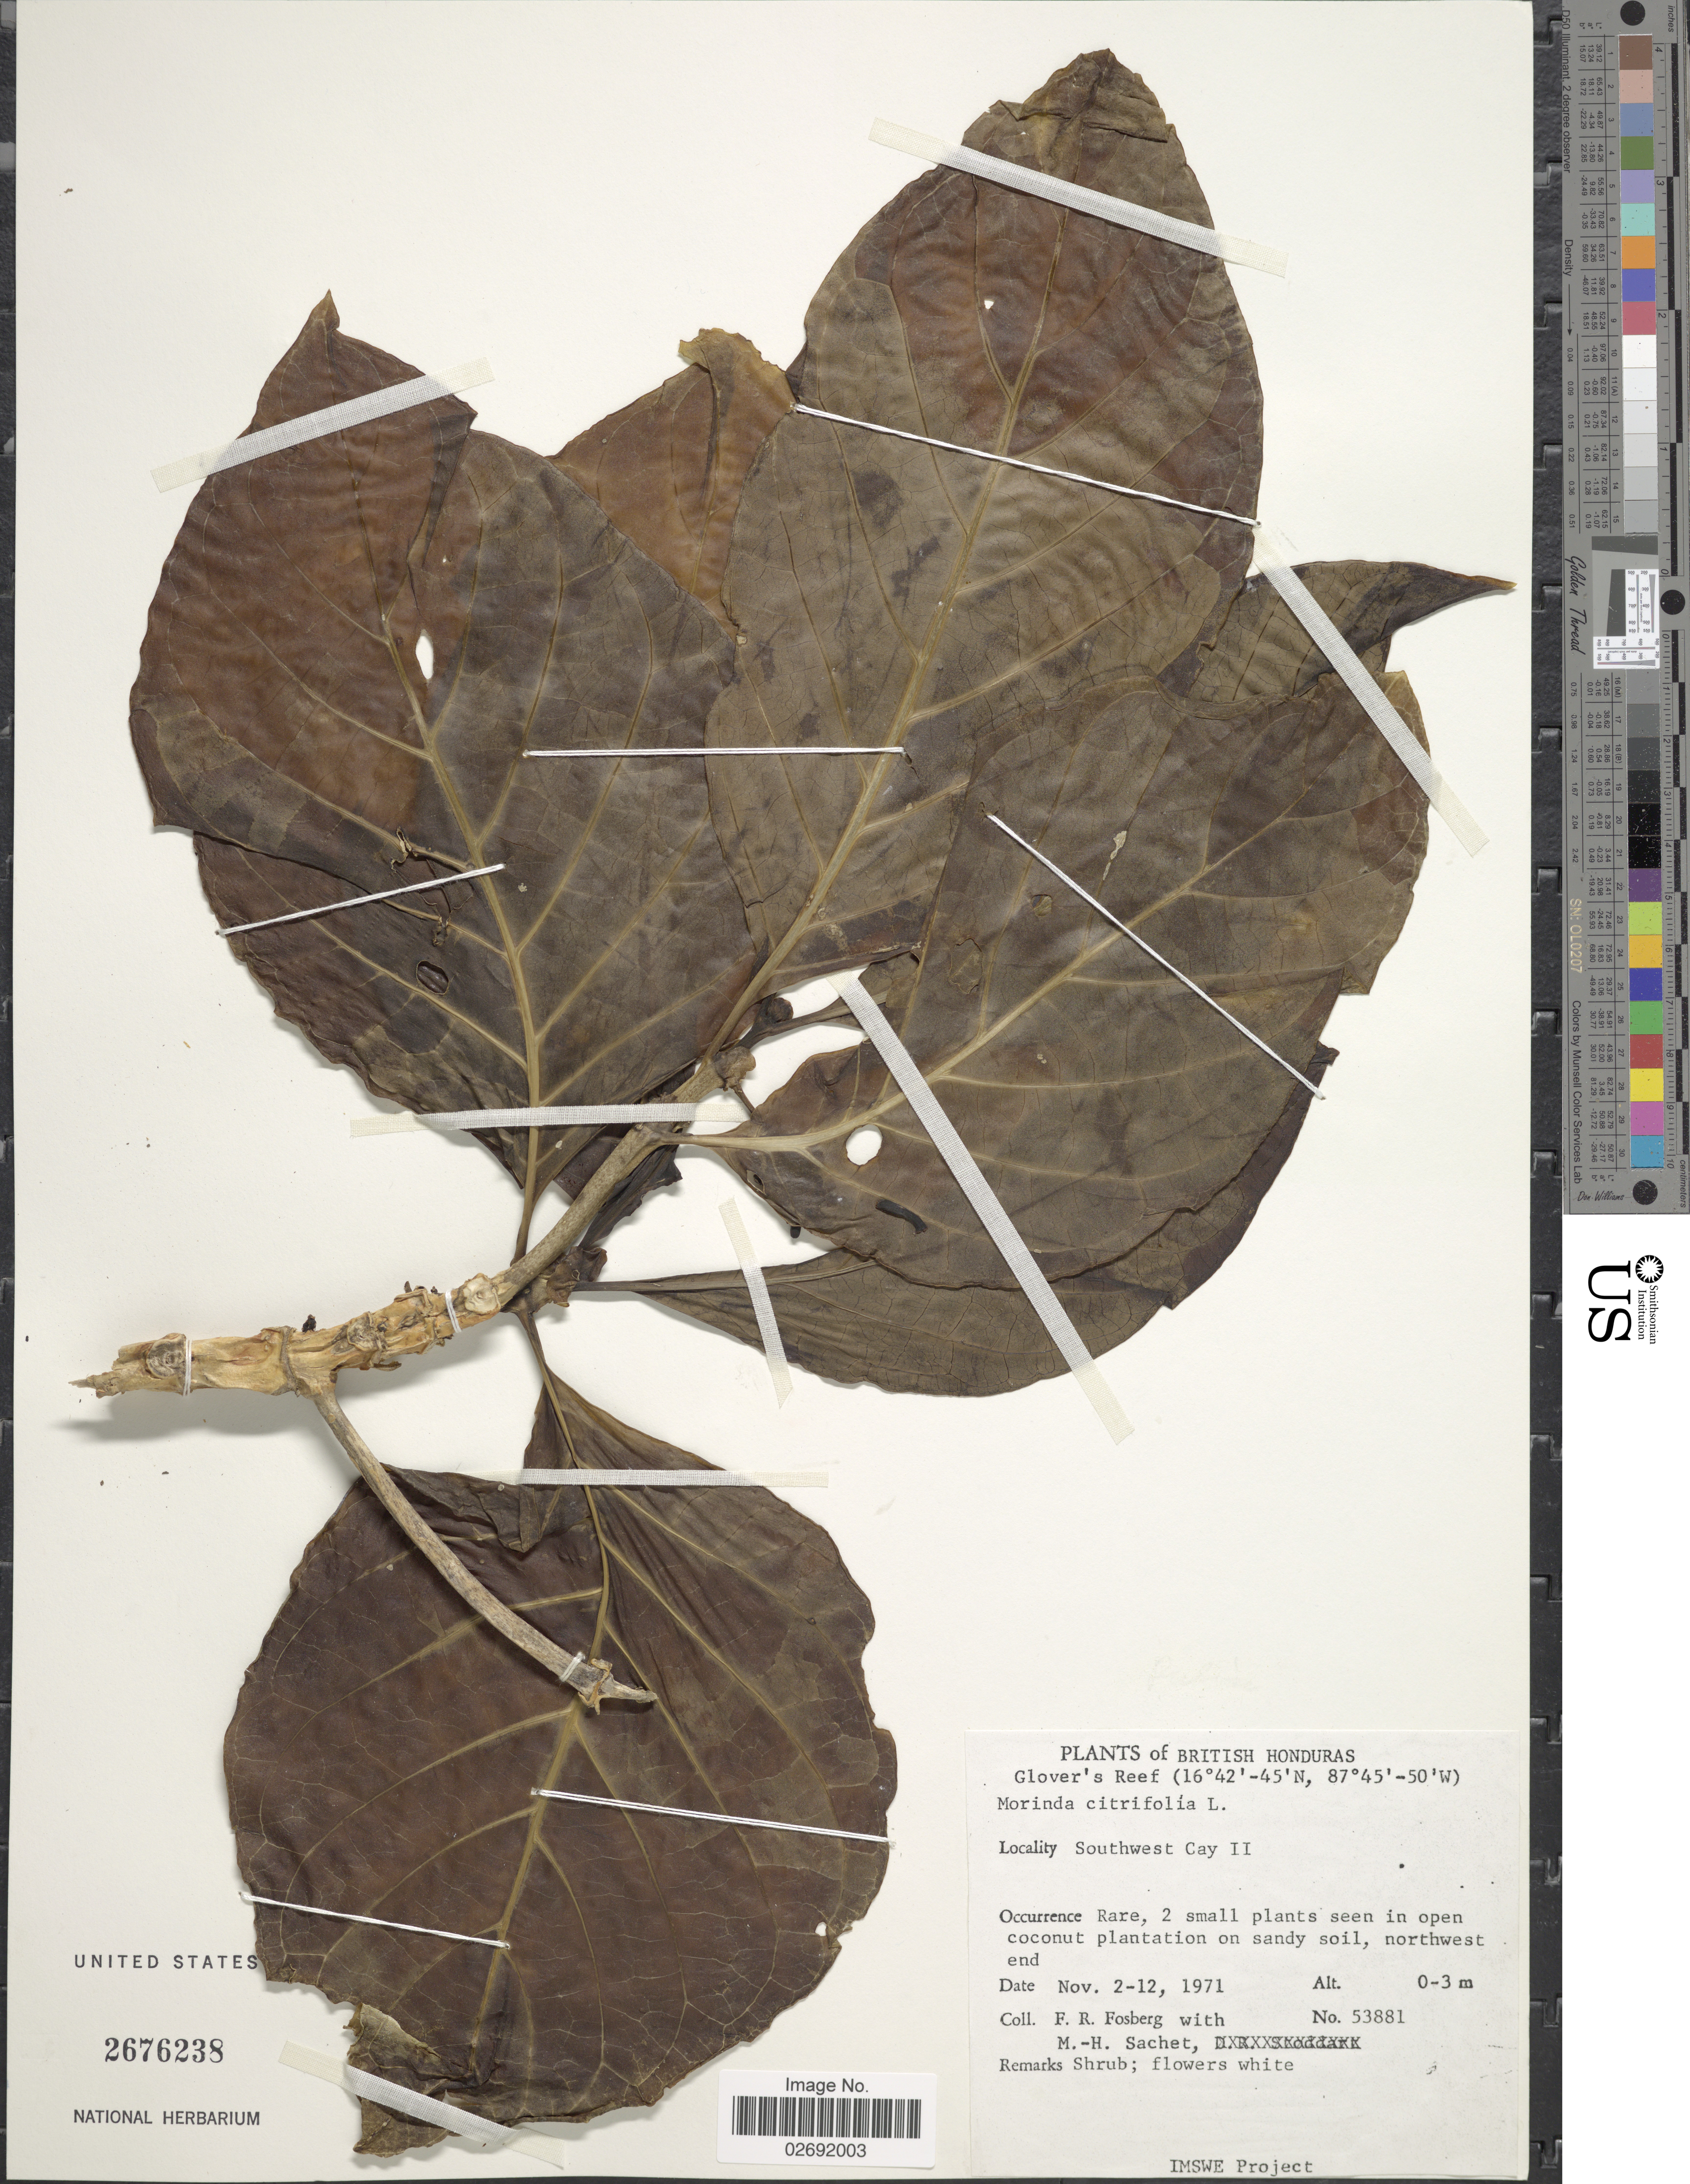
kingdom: Plantae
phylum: Tracheophyta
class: Magnoliopsida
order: Gentianales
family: Rubiaceae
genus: Morinda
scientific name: Morinda citrifolia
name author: L.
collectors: F. R. Fosberg & M.-H. Sachet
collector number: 53881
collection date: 1971-11-02/1971-11-12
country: Belize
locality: British Honduras, Glover's Reef, Southwest Cay II, northwest end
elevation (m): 0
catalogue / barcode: US 2676238